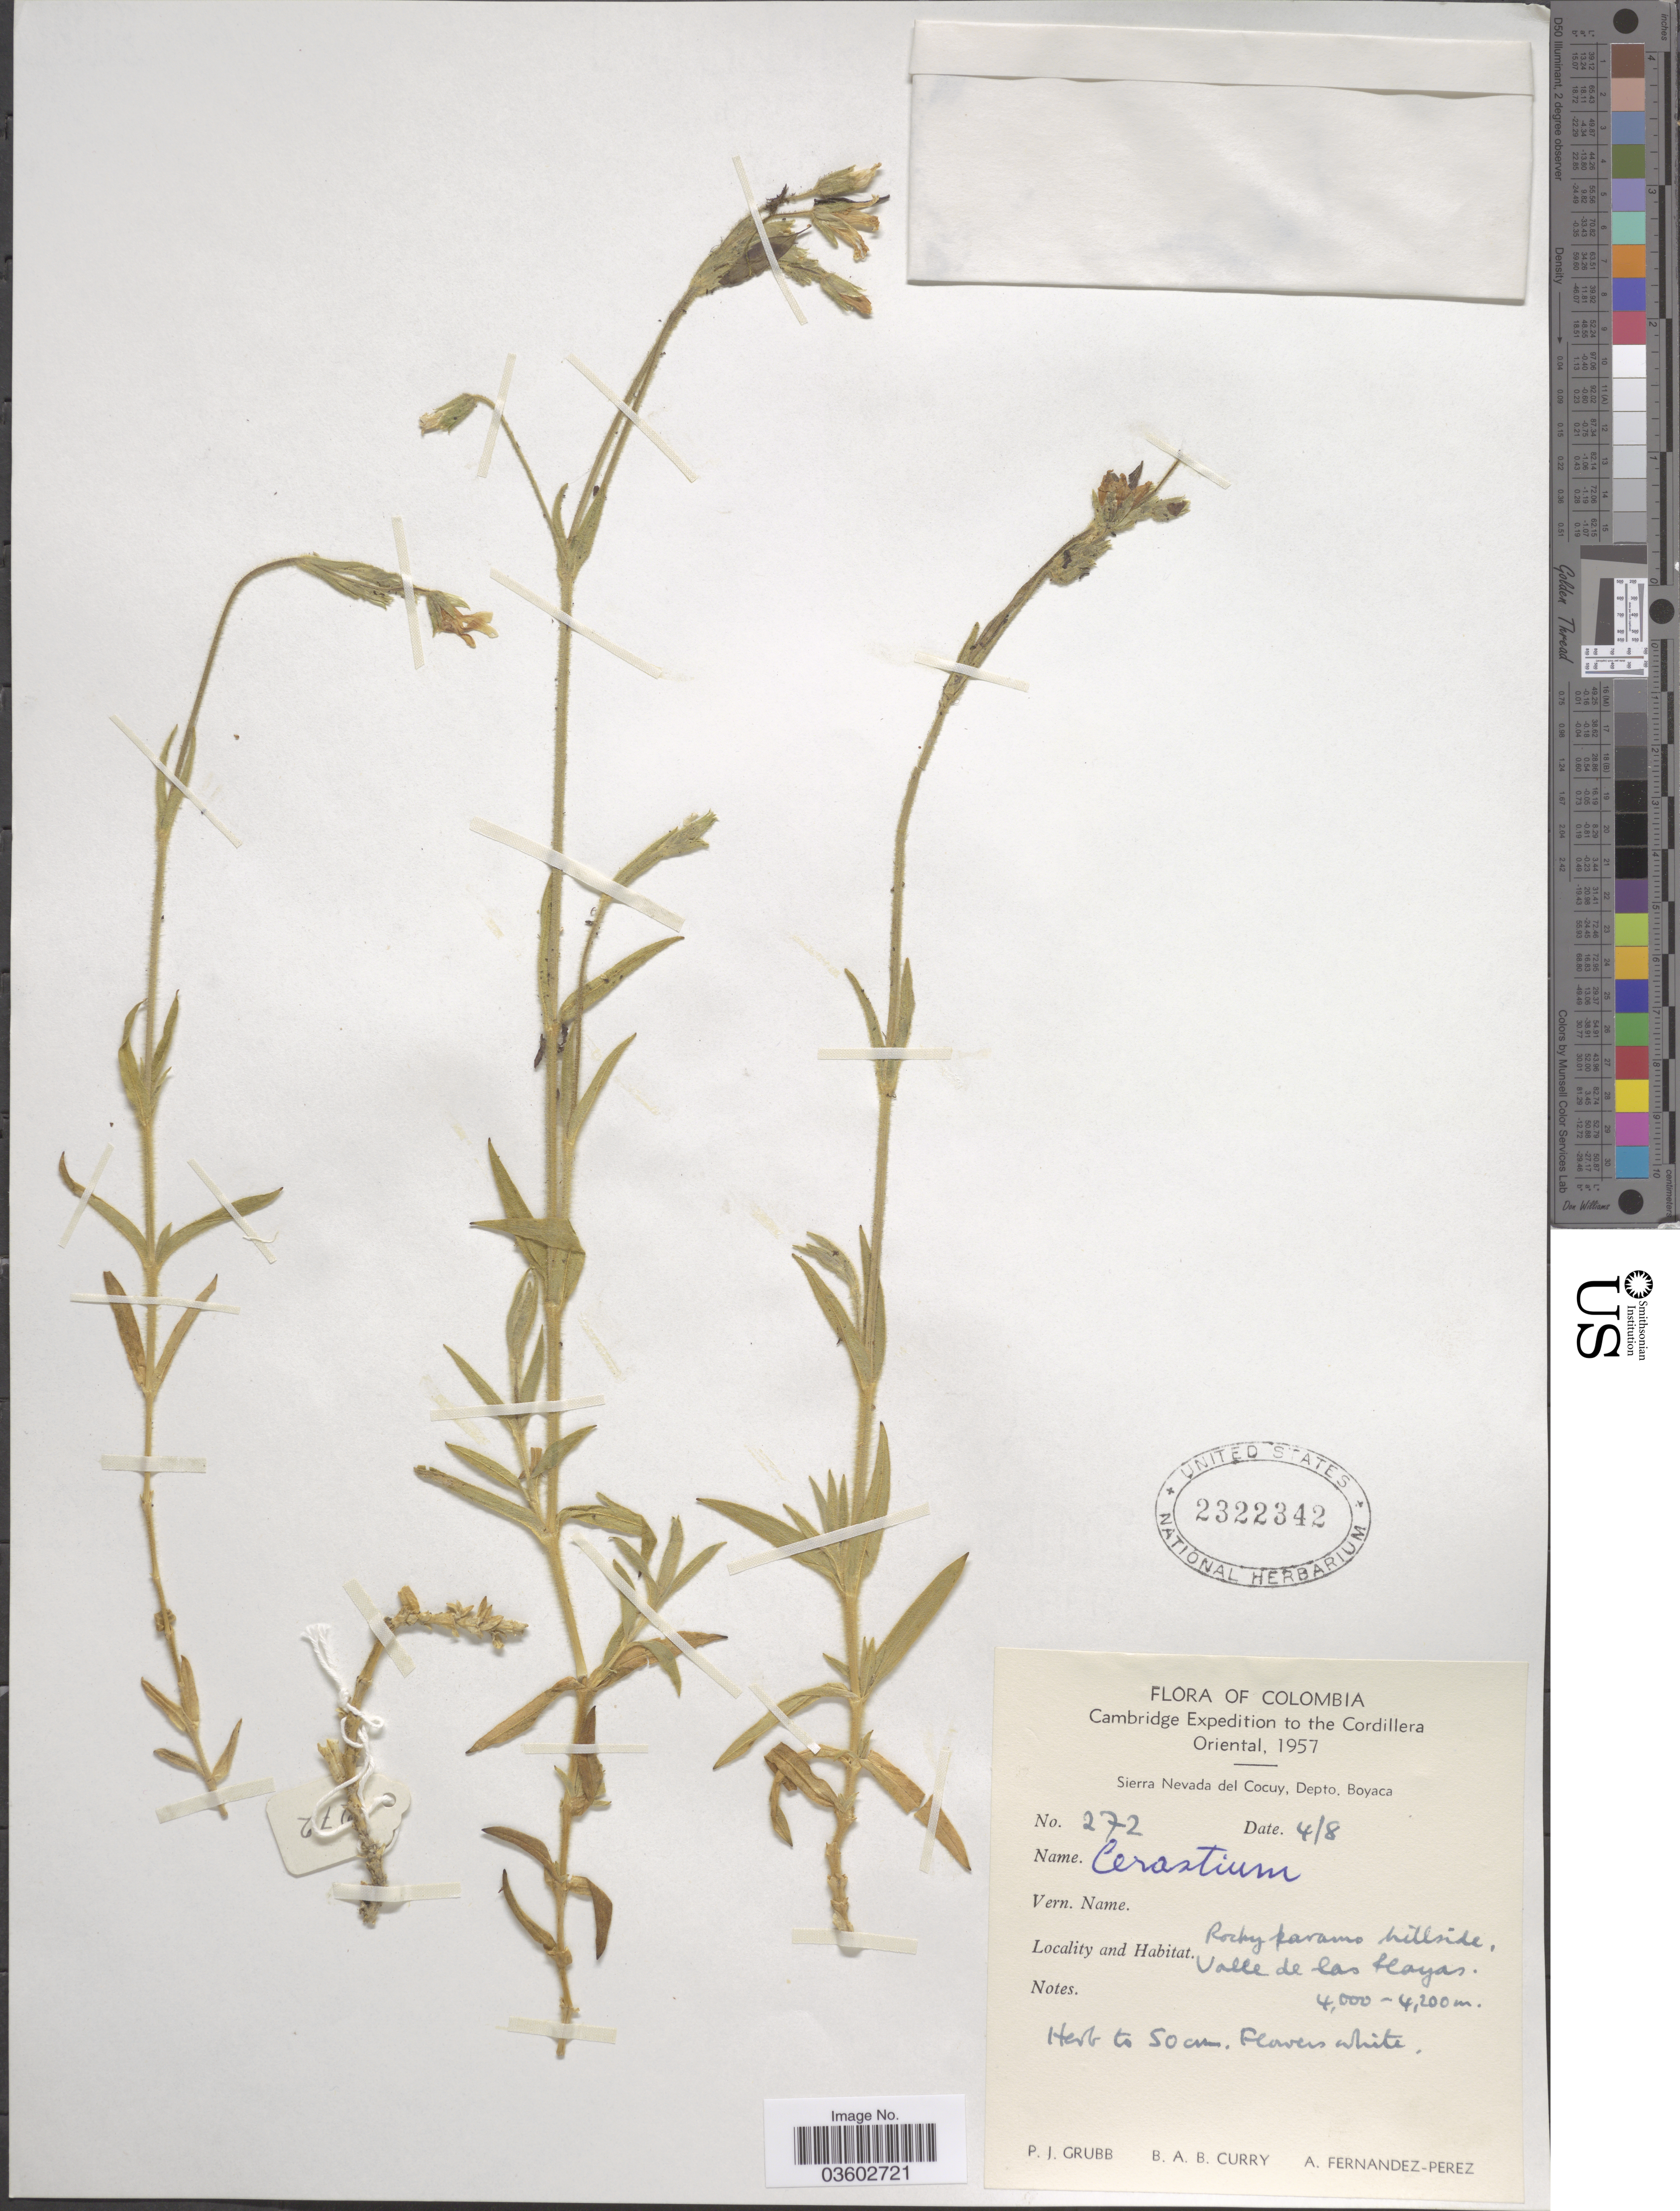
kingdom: Plantae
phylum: Tracheophyta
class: Magnoliopsida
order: Caryophyllales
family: Caryophyllaceae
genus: Cerastium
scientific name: Cerastium sp.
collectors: P. J. Grubb, B. A. B. Curry & A. Fernández-Pérez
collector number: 272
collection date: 1957-08-04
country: Colombia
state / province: Boyacá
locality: The Cordillera Oriental. Sierra Nevada del Cocuy, Depto. Boyaca. Rocky paramo hillside, Valle de las Playas.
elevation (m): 4000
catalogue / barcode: US 2322342